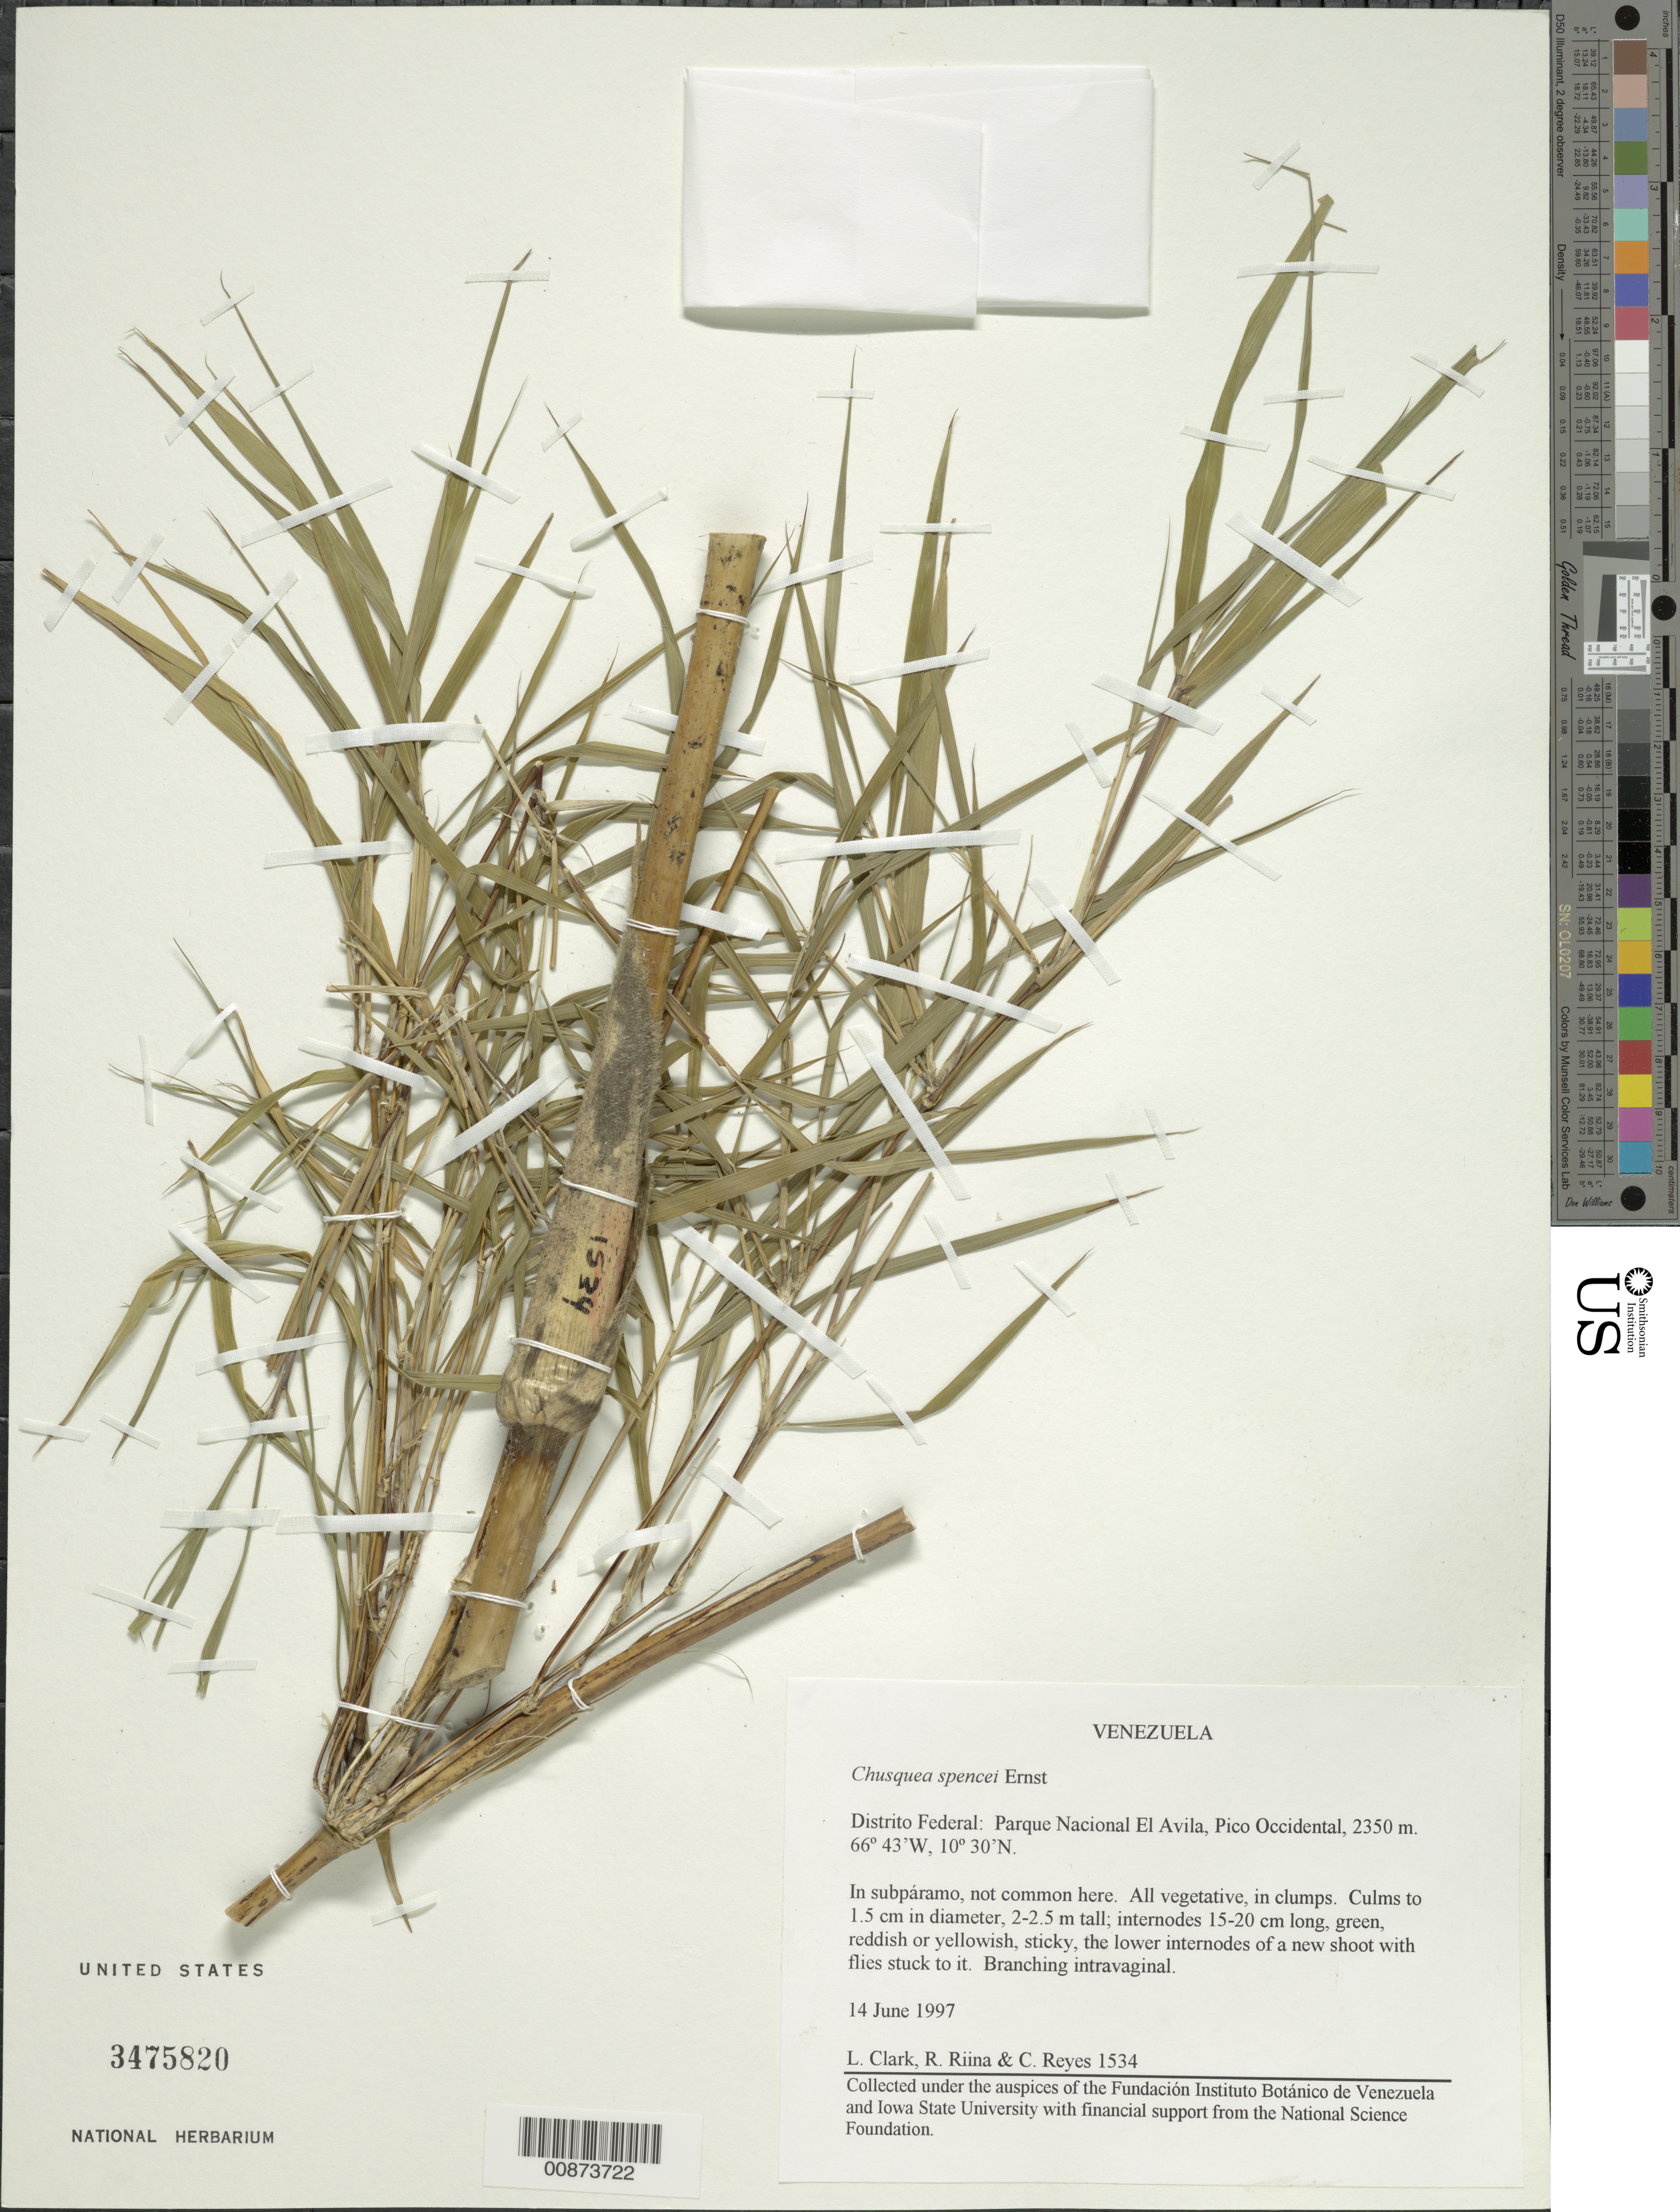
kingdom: Plantae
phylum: Tracheophyta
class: Liliopsida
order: Poales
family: Poaceae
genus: Chusquea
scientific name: Chusquea spencei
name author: Ernst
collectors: L. G. Clark, R. Riina & C. Reyes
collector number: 1534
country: Venezuela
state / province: Miranda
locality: Parque Nacional El Avila, Pico Occidental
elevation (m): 2350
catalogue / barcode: US 3475820